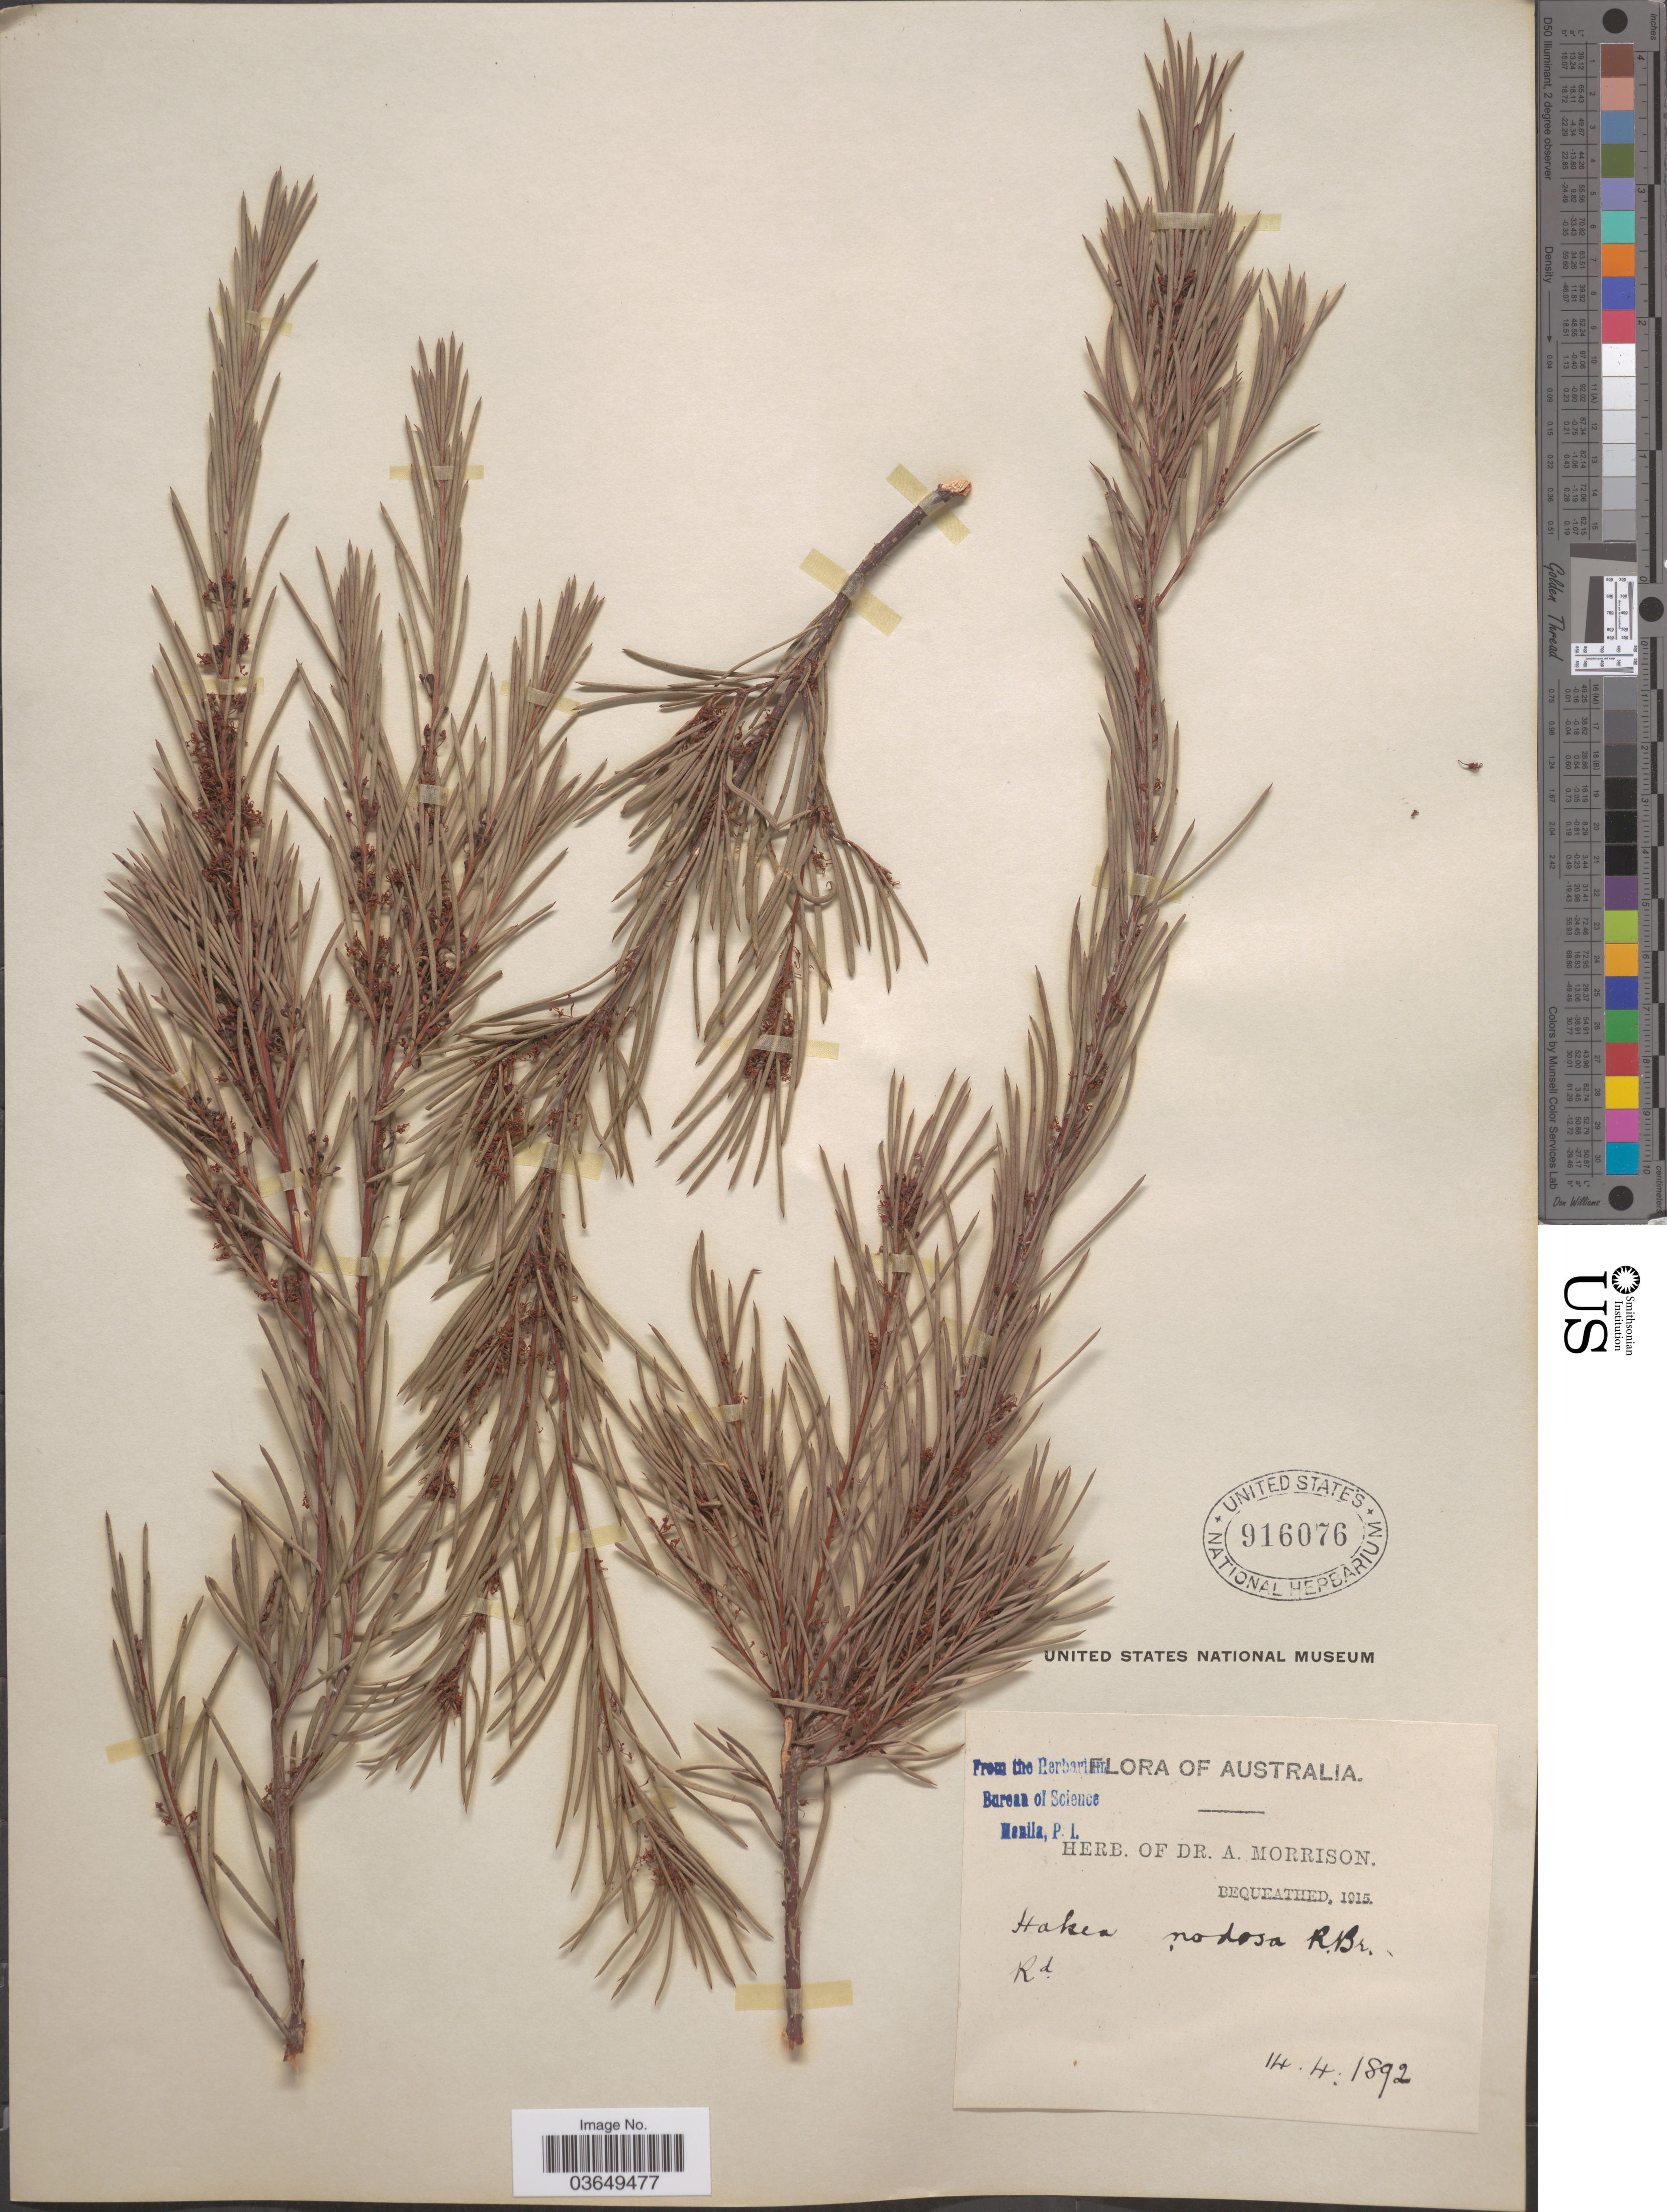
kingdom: Plantae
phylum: Tracheophyta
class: Magnoliopsida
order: Proteales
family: Proteaceae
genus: Hakea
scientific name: Hakea nodosa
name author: Meisn.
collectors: ex herb. Dr. A. Morrison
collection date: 1892-04-14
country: Australia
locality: Rd.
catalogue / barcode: US 916076